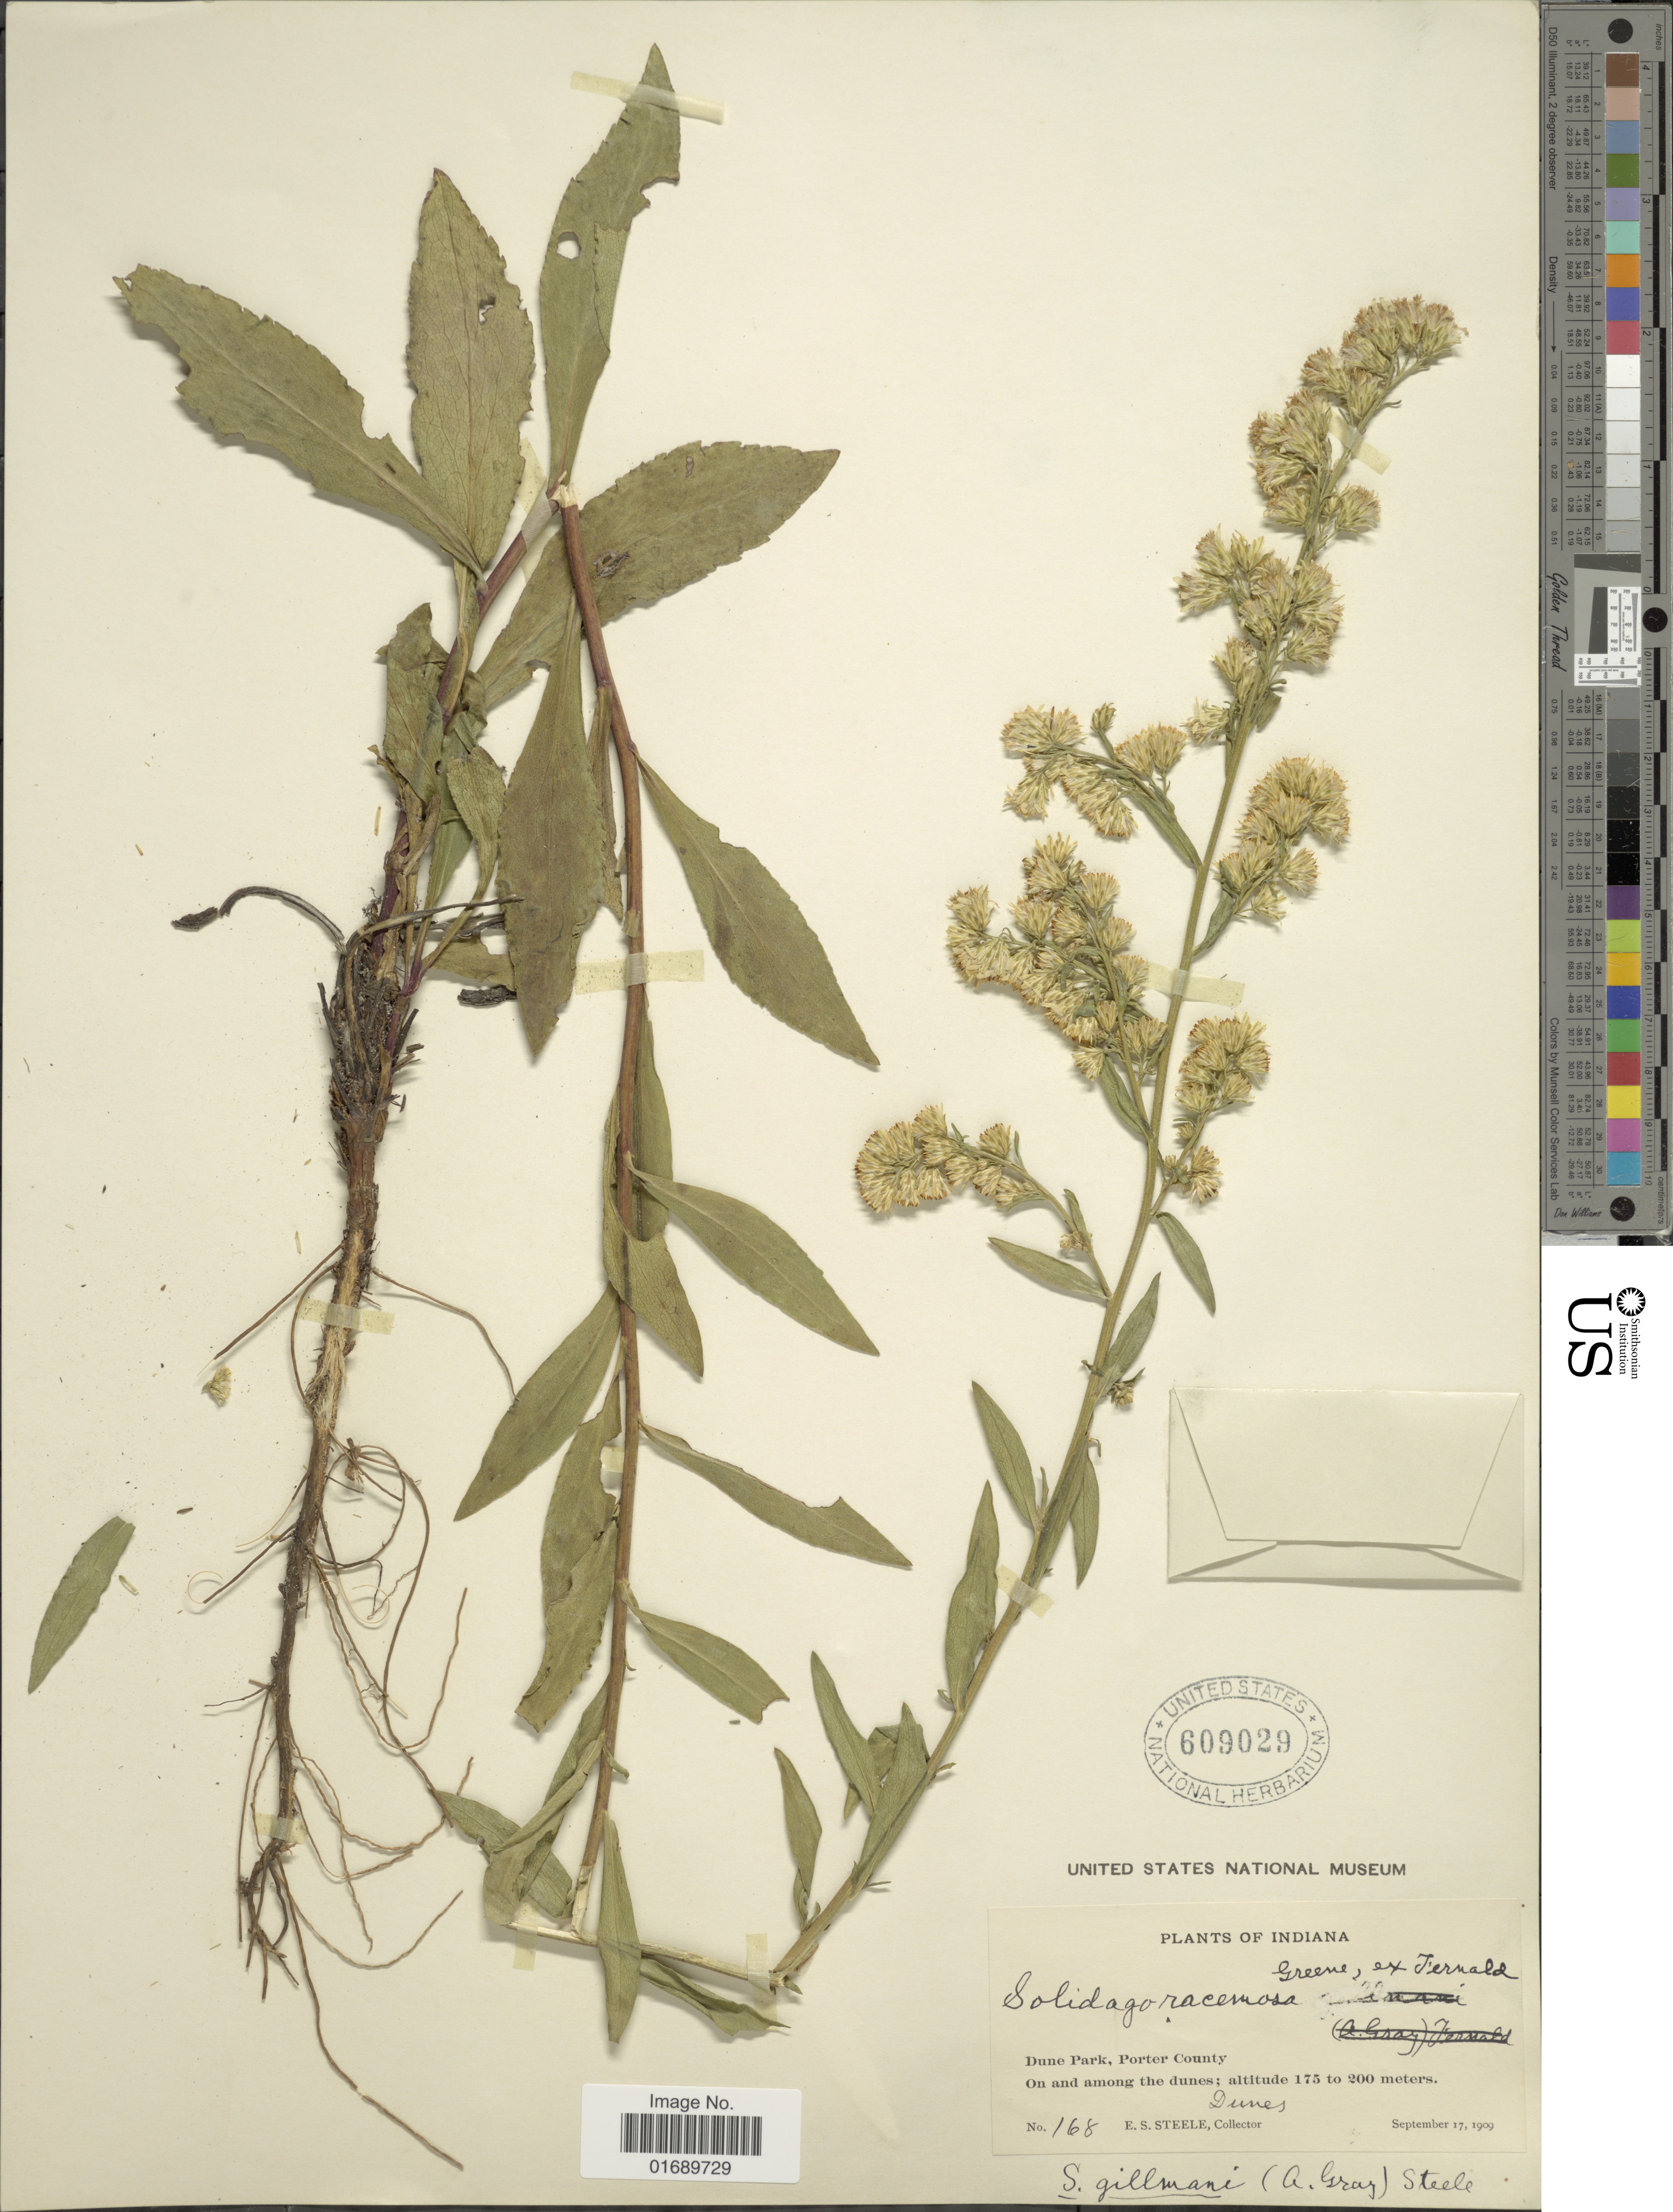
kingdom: Plantae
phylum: Tracheophyta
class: Magnoliopsida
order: Asterales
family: Asteraceae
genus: Solidago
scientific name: Solidago racemosa var. gillmanii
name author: (A. Gray) Fernald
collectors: E. Steele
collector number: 168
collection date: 1909-09-17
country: United States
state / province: Indiana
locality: Dune Park, Porter County, On and among the dunes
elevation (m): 175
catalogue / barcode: US 609029